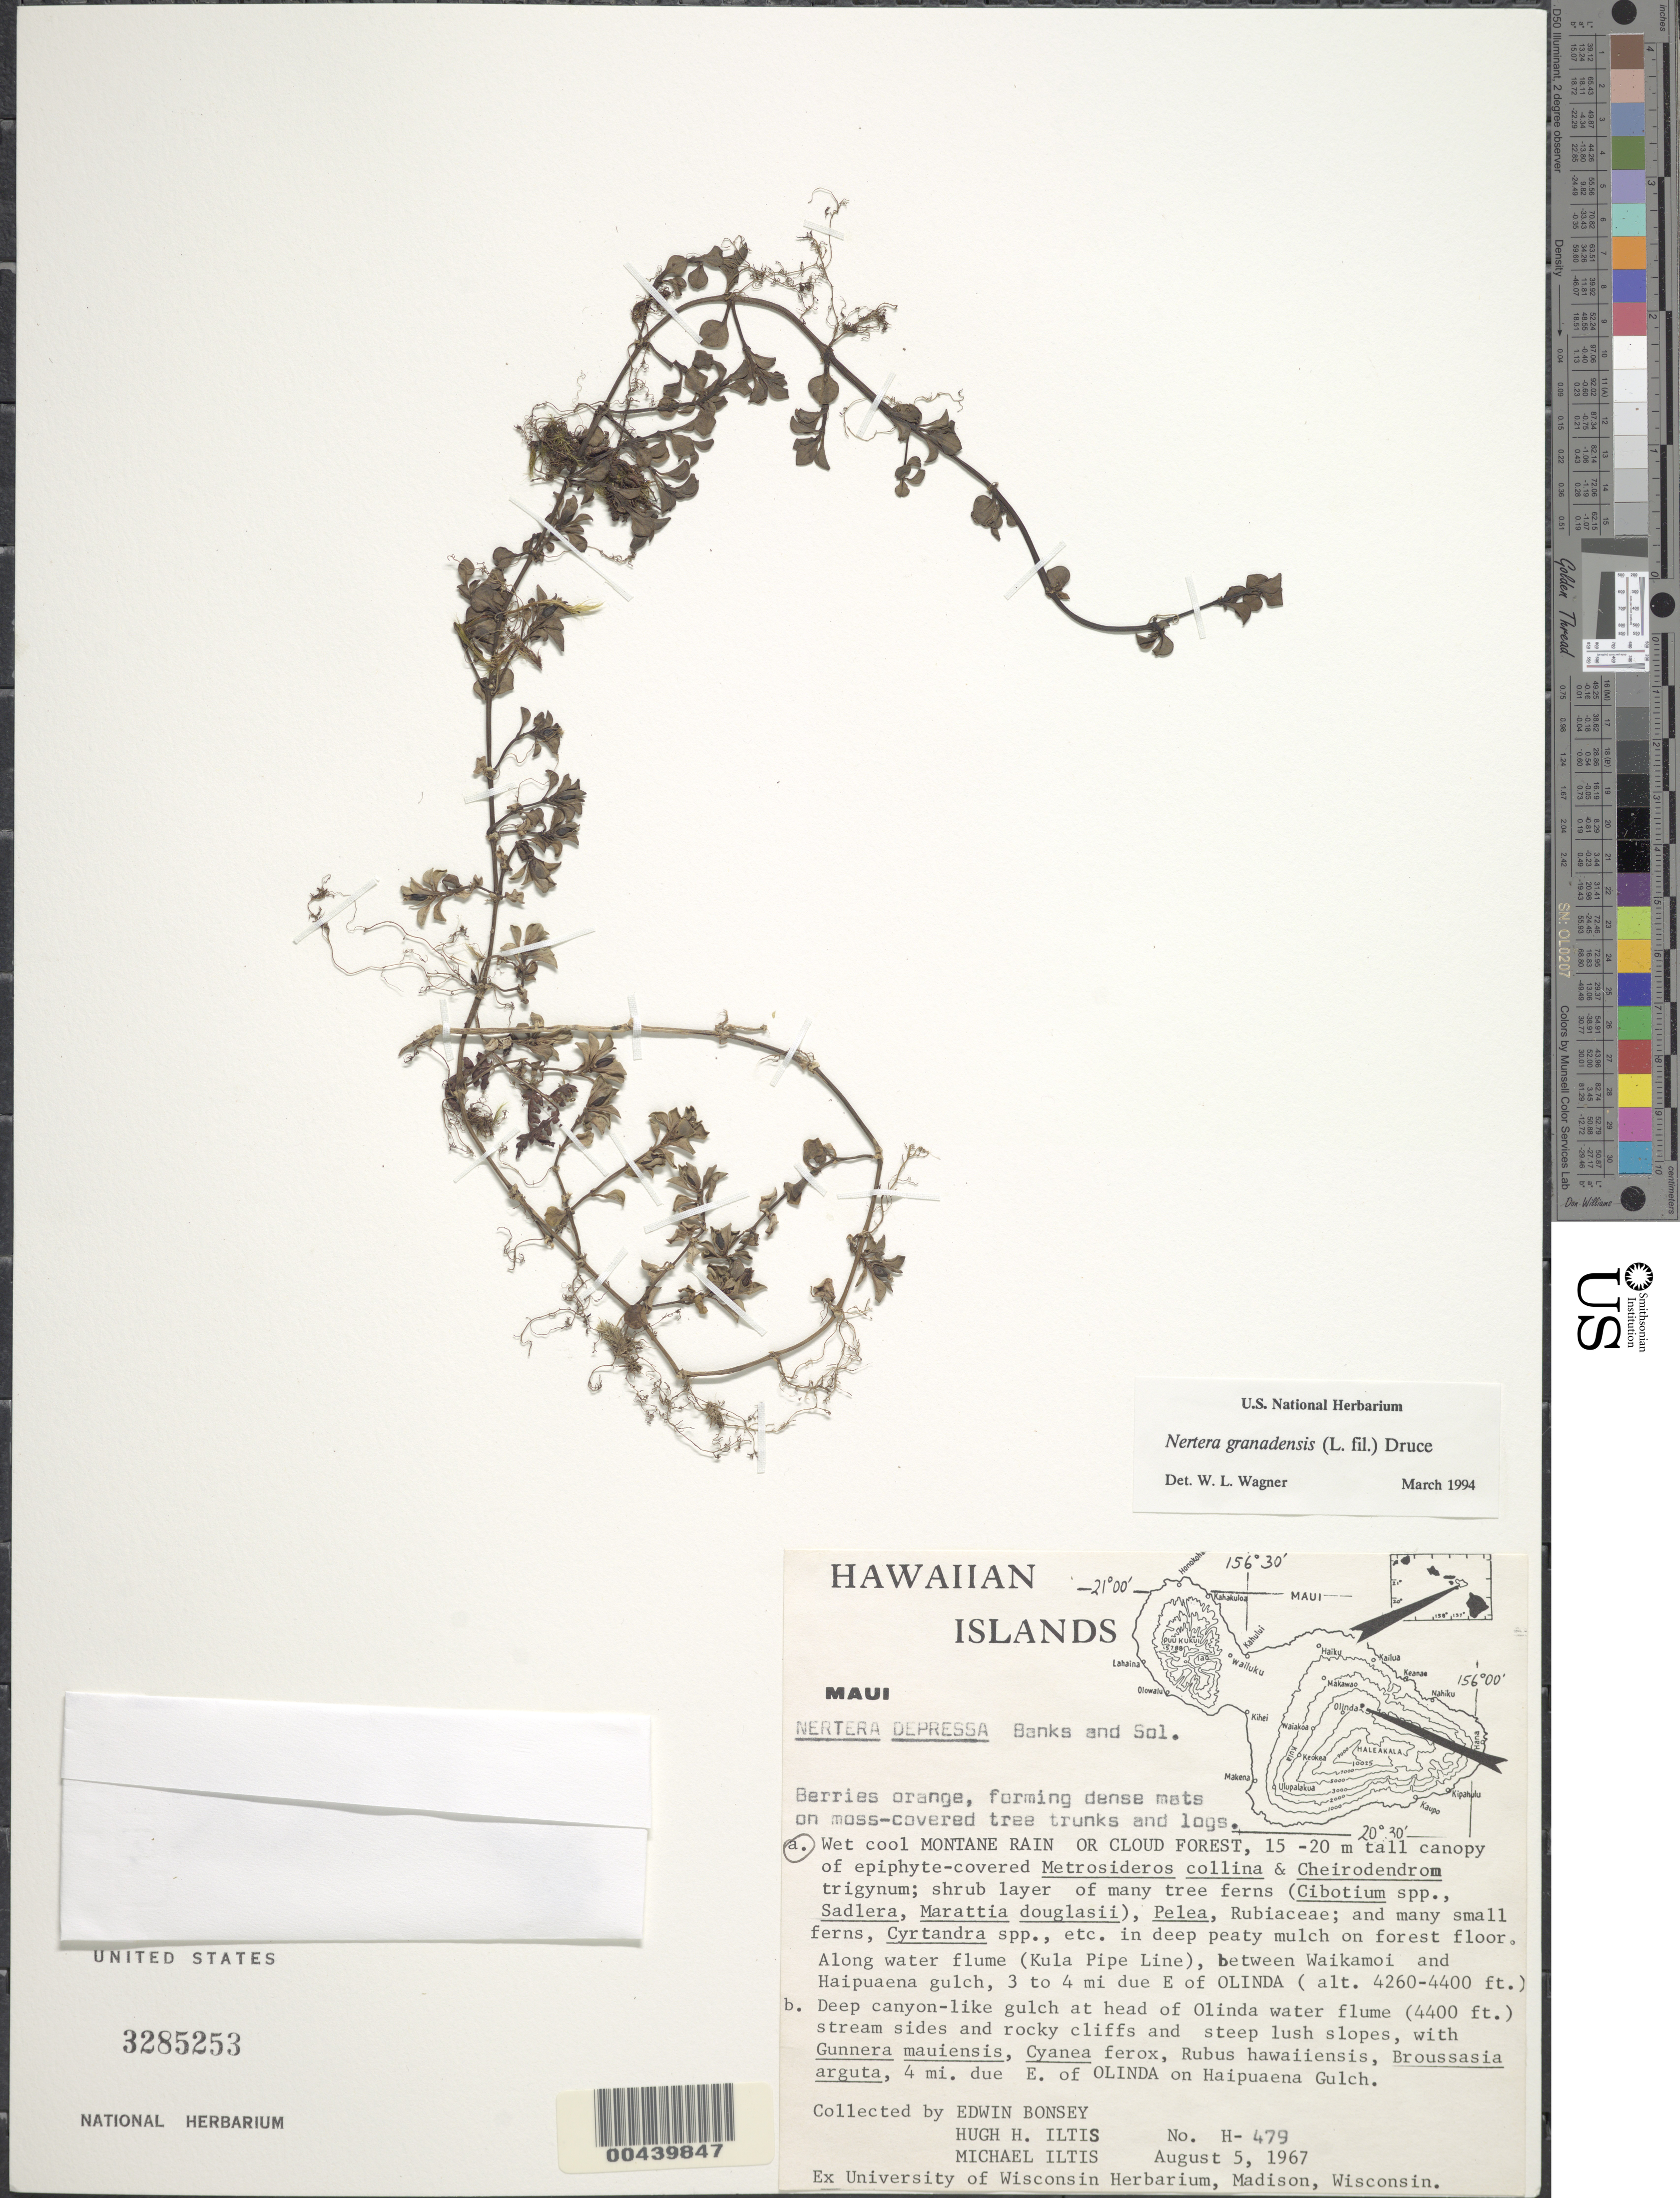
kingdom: Plantae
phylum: Tracheophyta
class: Magnoliopsida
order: Gentianales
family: Rubiaceae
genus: Nertera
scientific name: Nertera granadensis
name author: (Mutis ex L. f.) Druce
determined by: Wagner, W. L., (BOT), Smithsonian Institution - National Museum of Natural History (UNITED STATES)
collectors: E. Bonsey, H. H. Iltis & M. G. Iltis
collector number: H-479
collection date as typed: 5 Aug 1967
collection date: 1967-08-05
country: United States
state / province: Hawaii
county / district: Maui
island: Maui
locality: Along water flume (Kula Pipe Line), between Waikamoi and Haipaena Gulch, 3 to 4 mi due E of Olinda. [See map]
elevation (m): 1298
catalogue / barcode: US 3285253